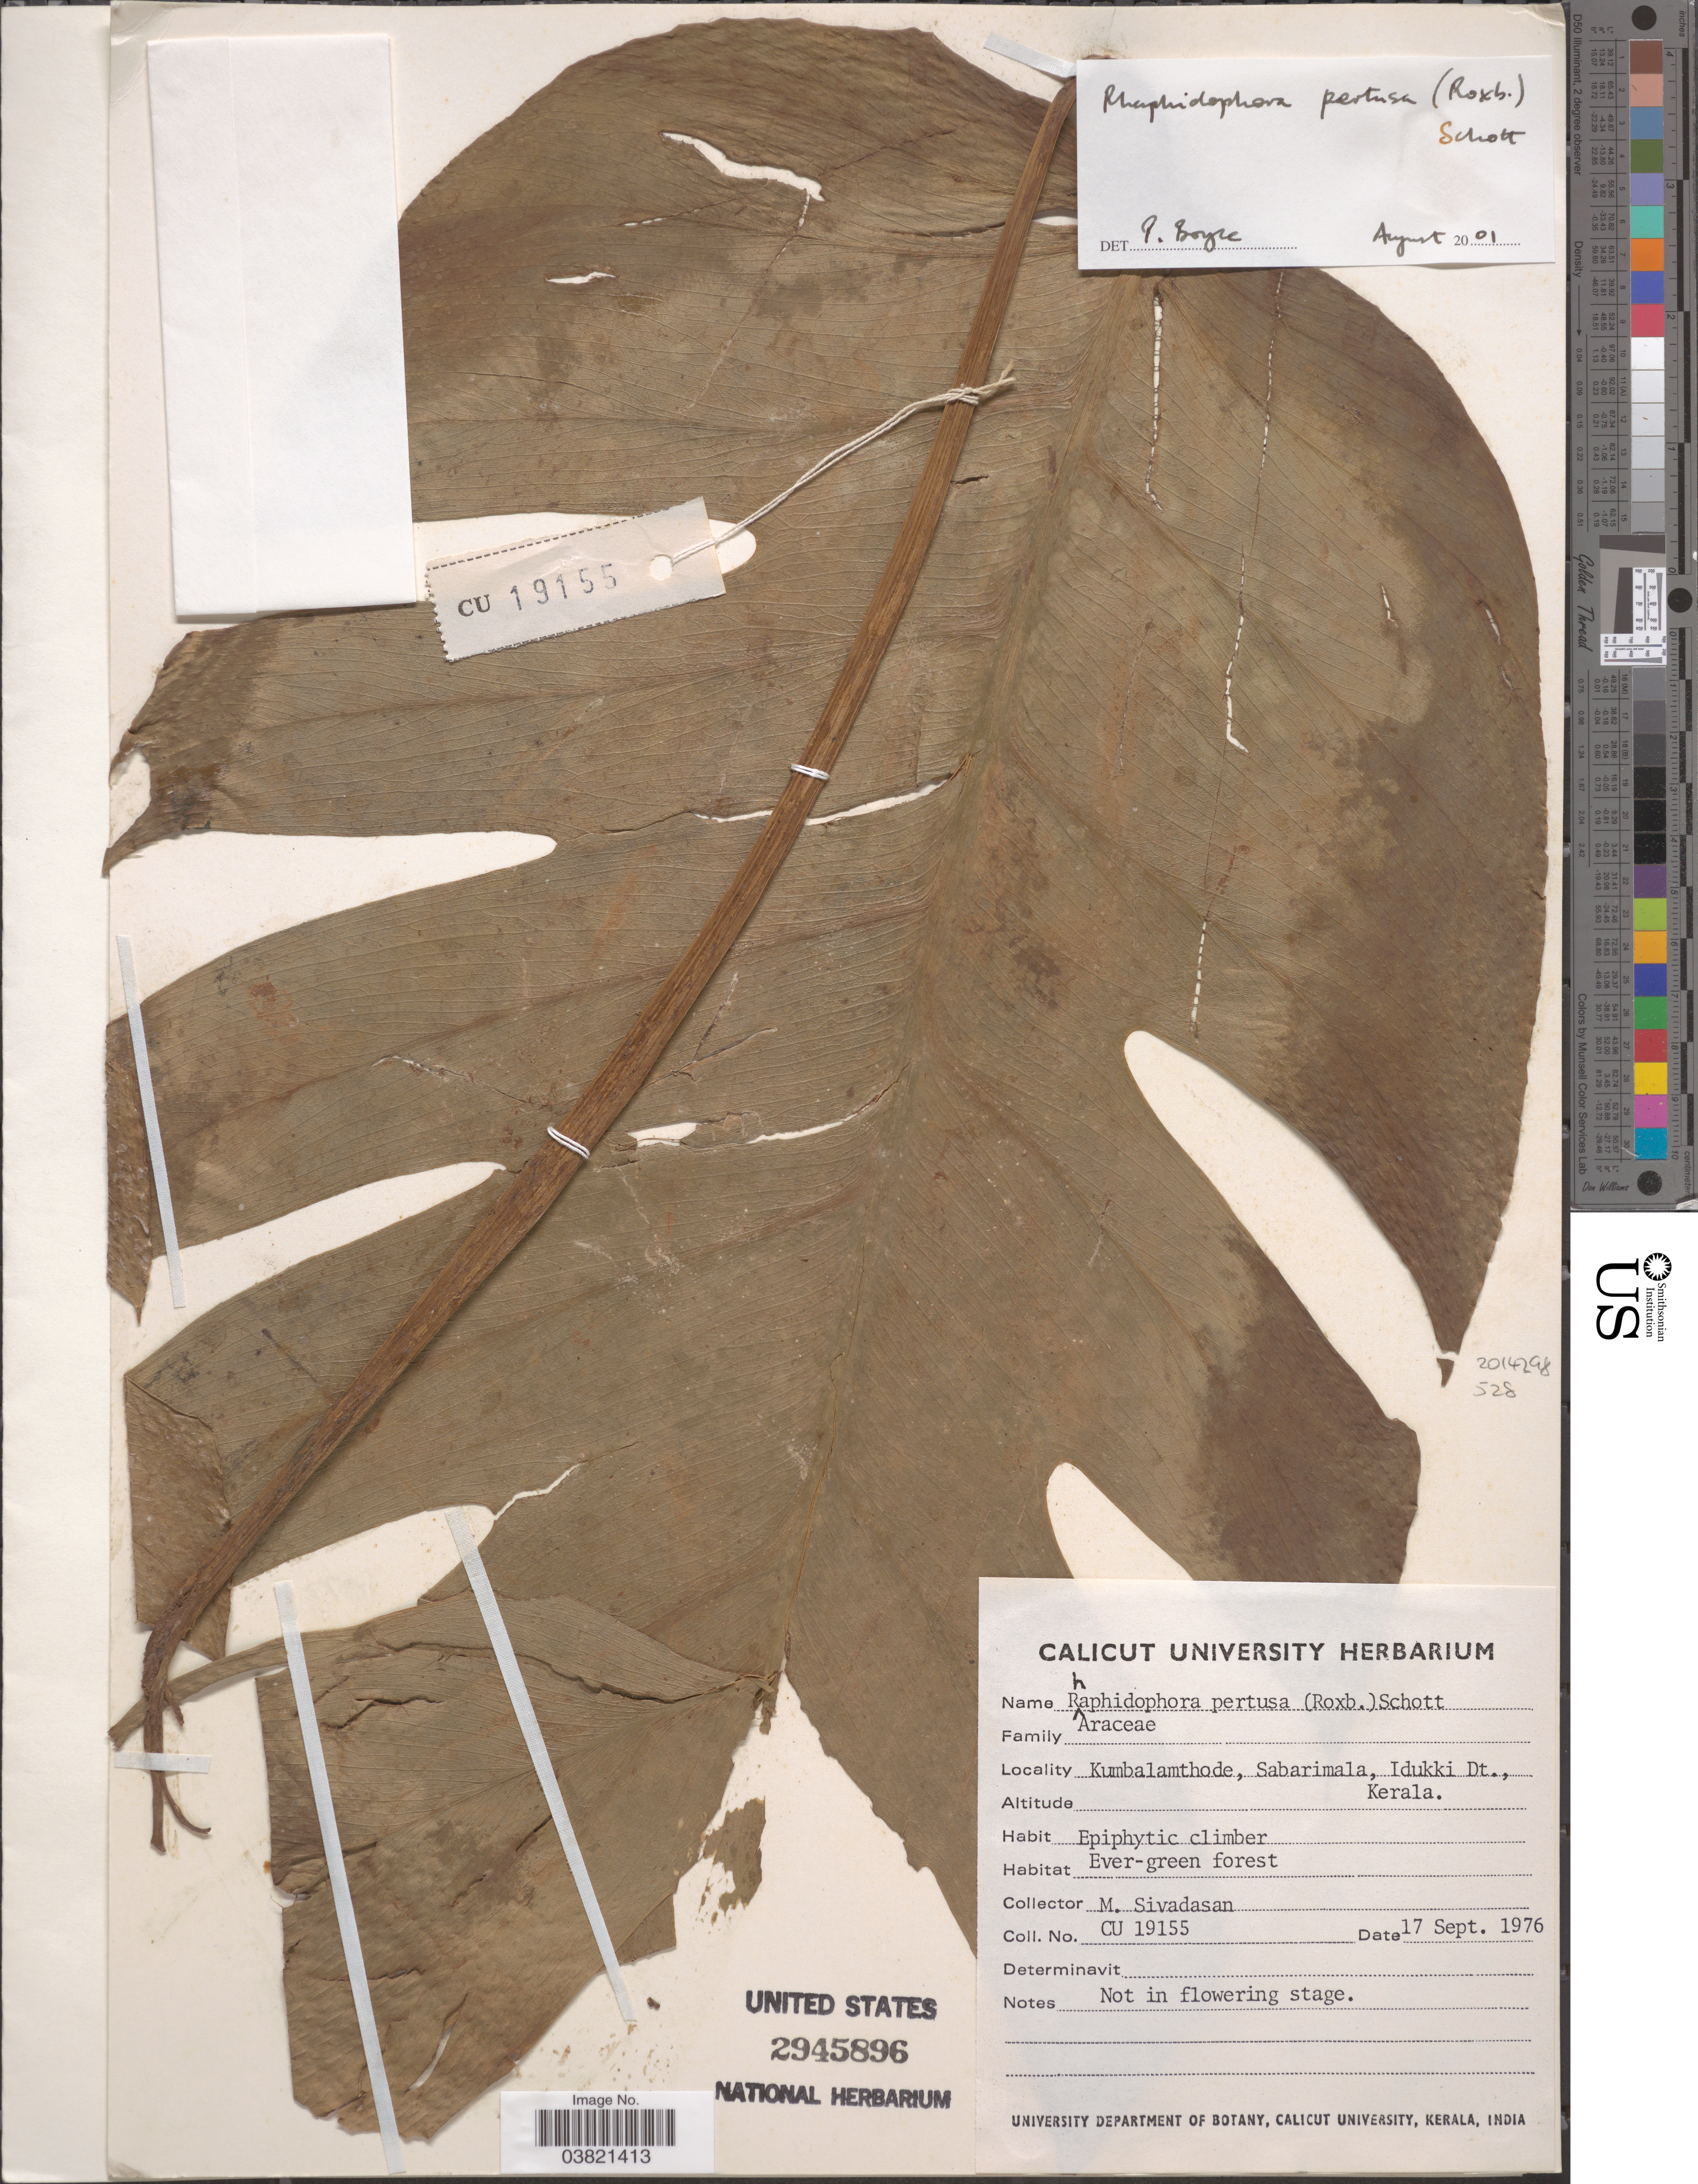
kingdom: Plantae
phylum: Tracheophyta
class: Liliopsida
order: Alismatales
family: Araceae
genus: Rhaphidophora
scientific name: Rhaphidophora pertusa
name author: (Roxb.) Schott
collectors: M. Sivadasan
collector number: CU 19155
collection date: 1976-09-17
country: India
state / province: Kerala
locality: Kumbalamthode, Sabarimala, Idukki Dt.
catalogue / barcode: US 2945896